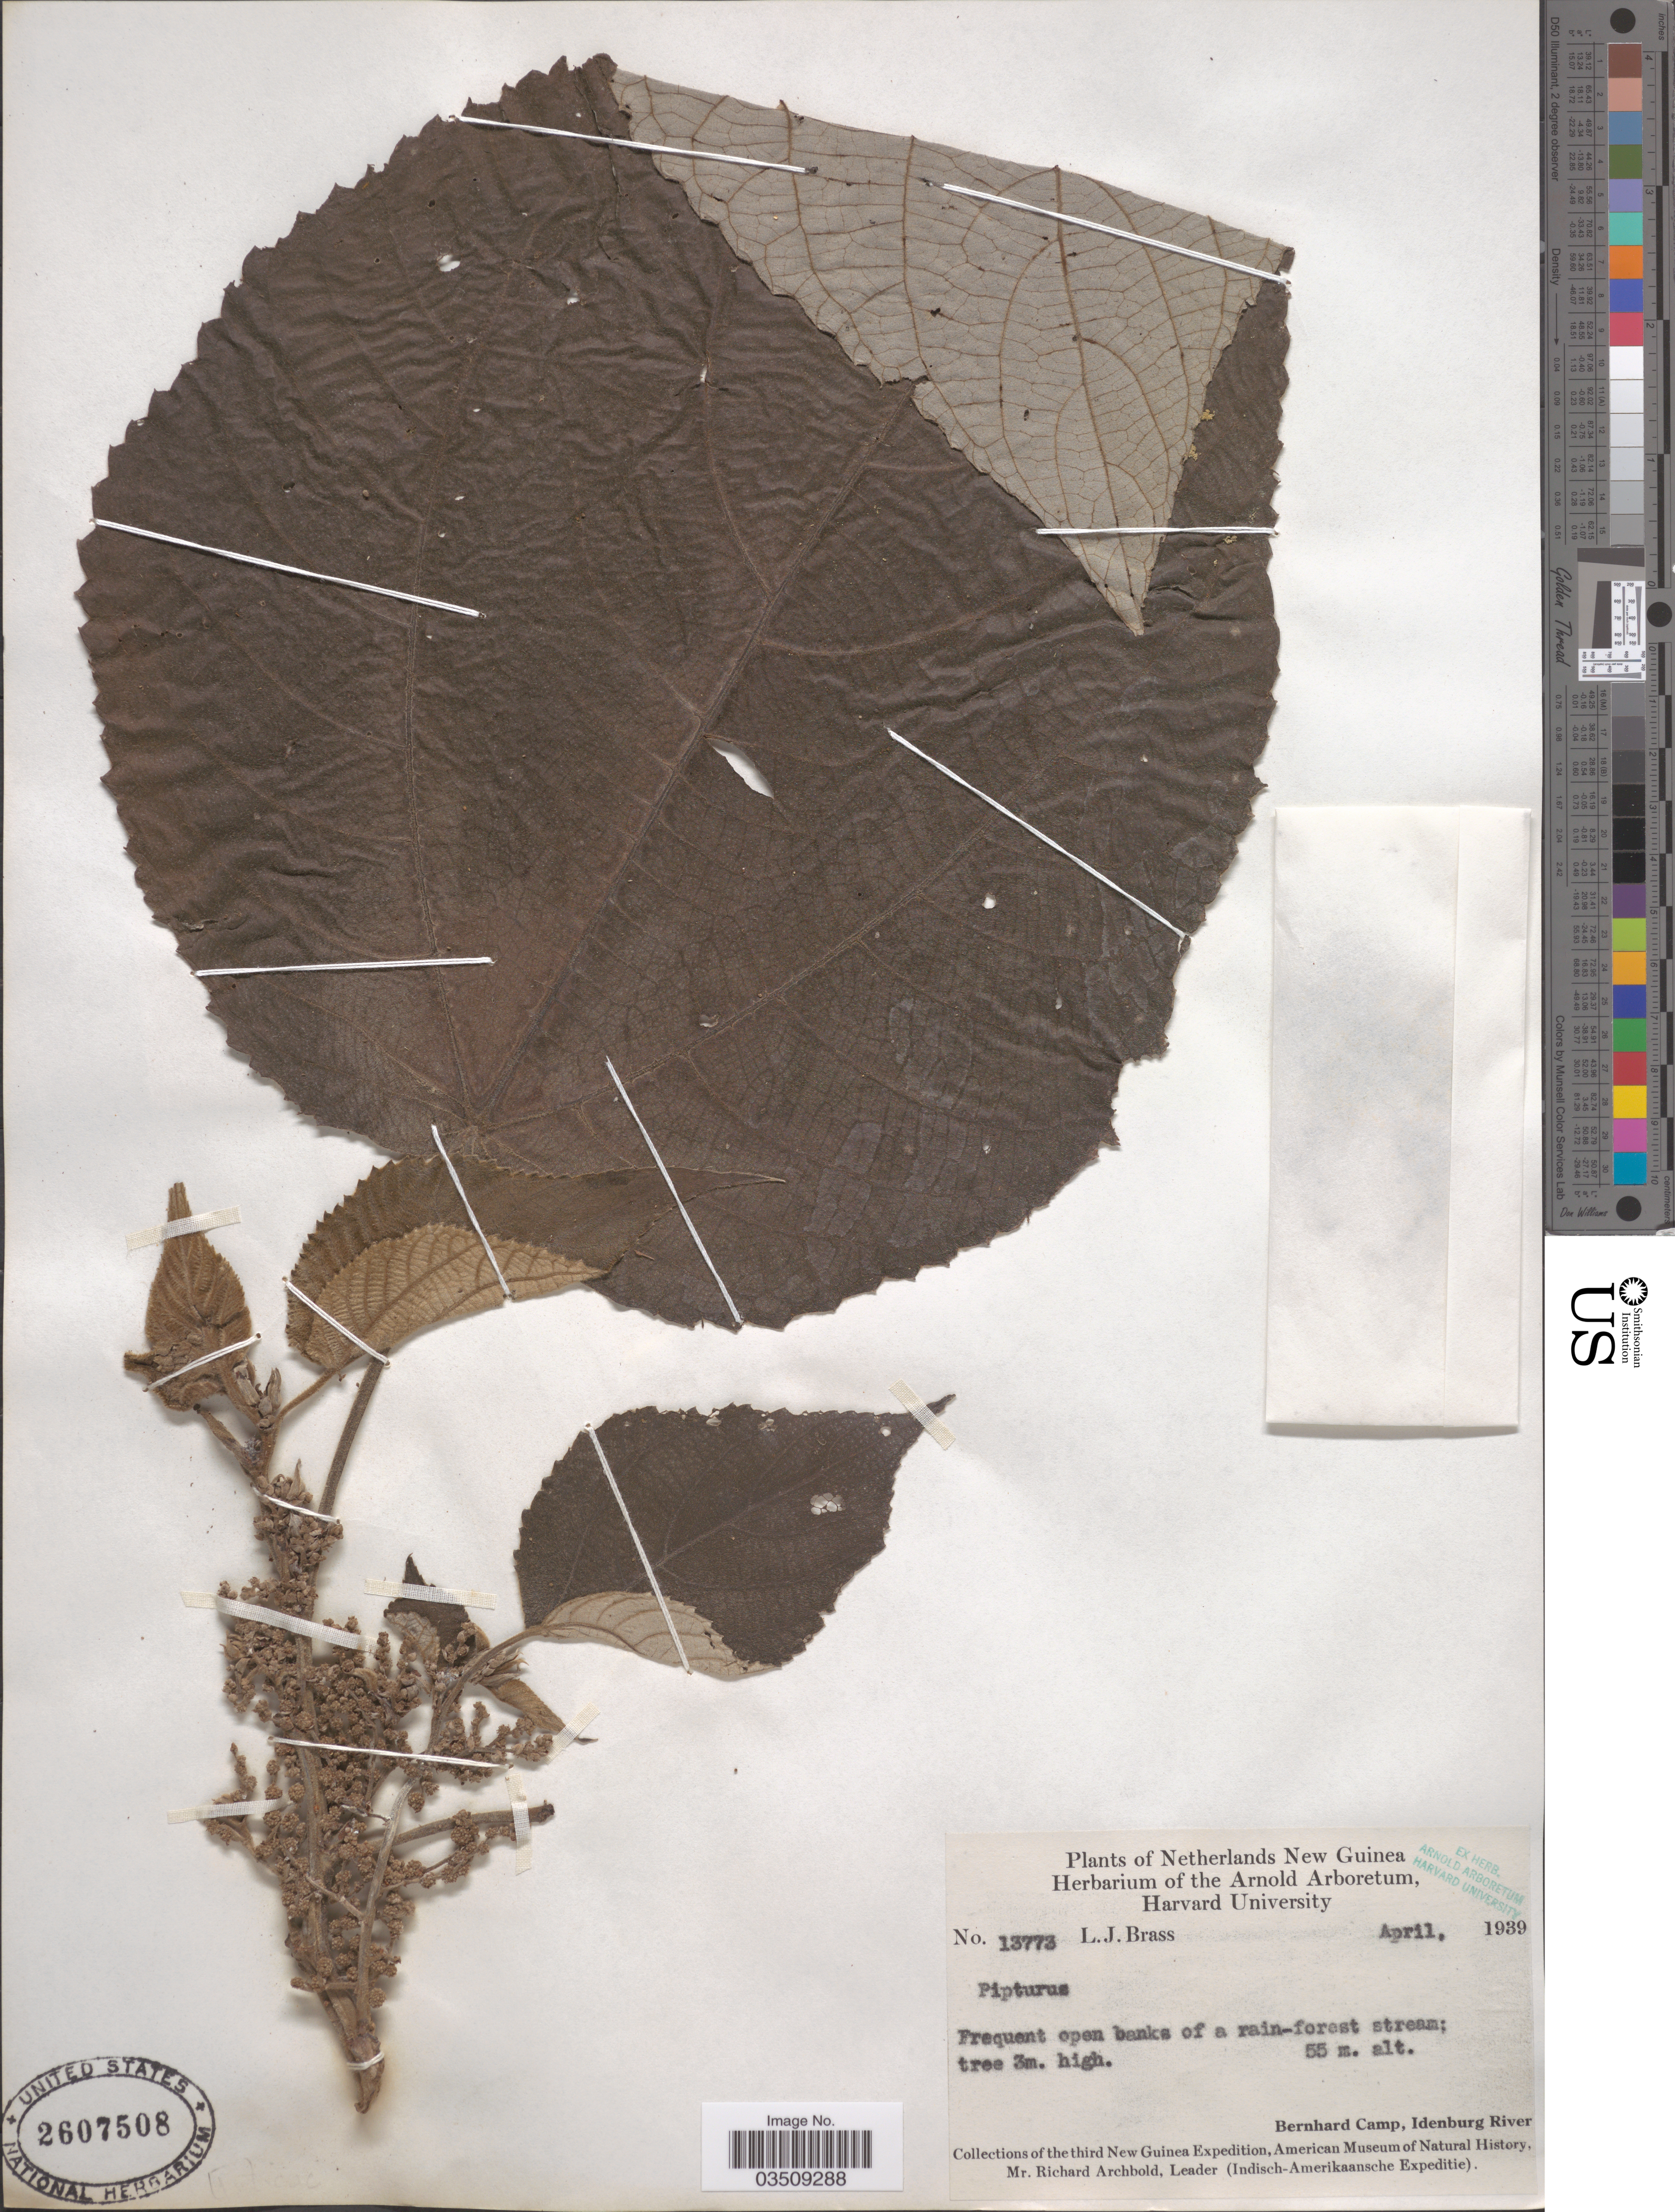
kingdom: Plantae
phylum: Tracheophyta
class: Magnoliopsida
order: Rosales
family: Urticaceae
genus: Pipturus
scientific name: Pipturus sp.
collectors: L. J. Brass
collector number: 13773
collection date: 1939-04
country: Indonesia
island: New Guinea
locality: Netherlands New Guinea. Bernhard Camp, Idenburg River.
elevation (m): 55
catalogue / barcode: US 2607508